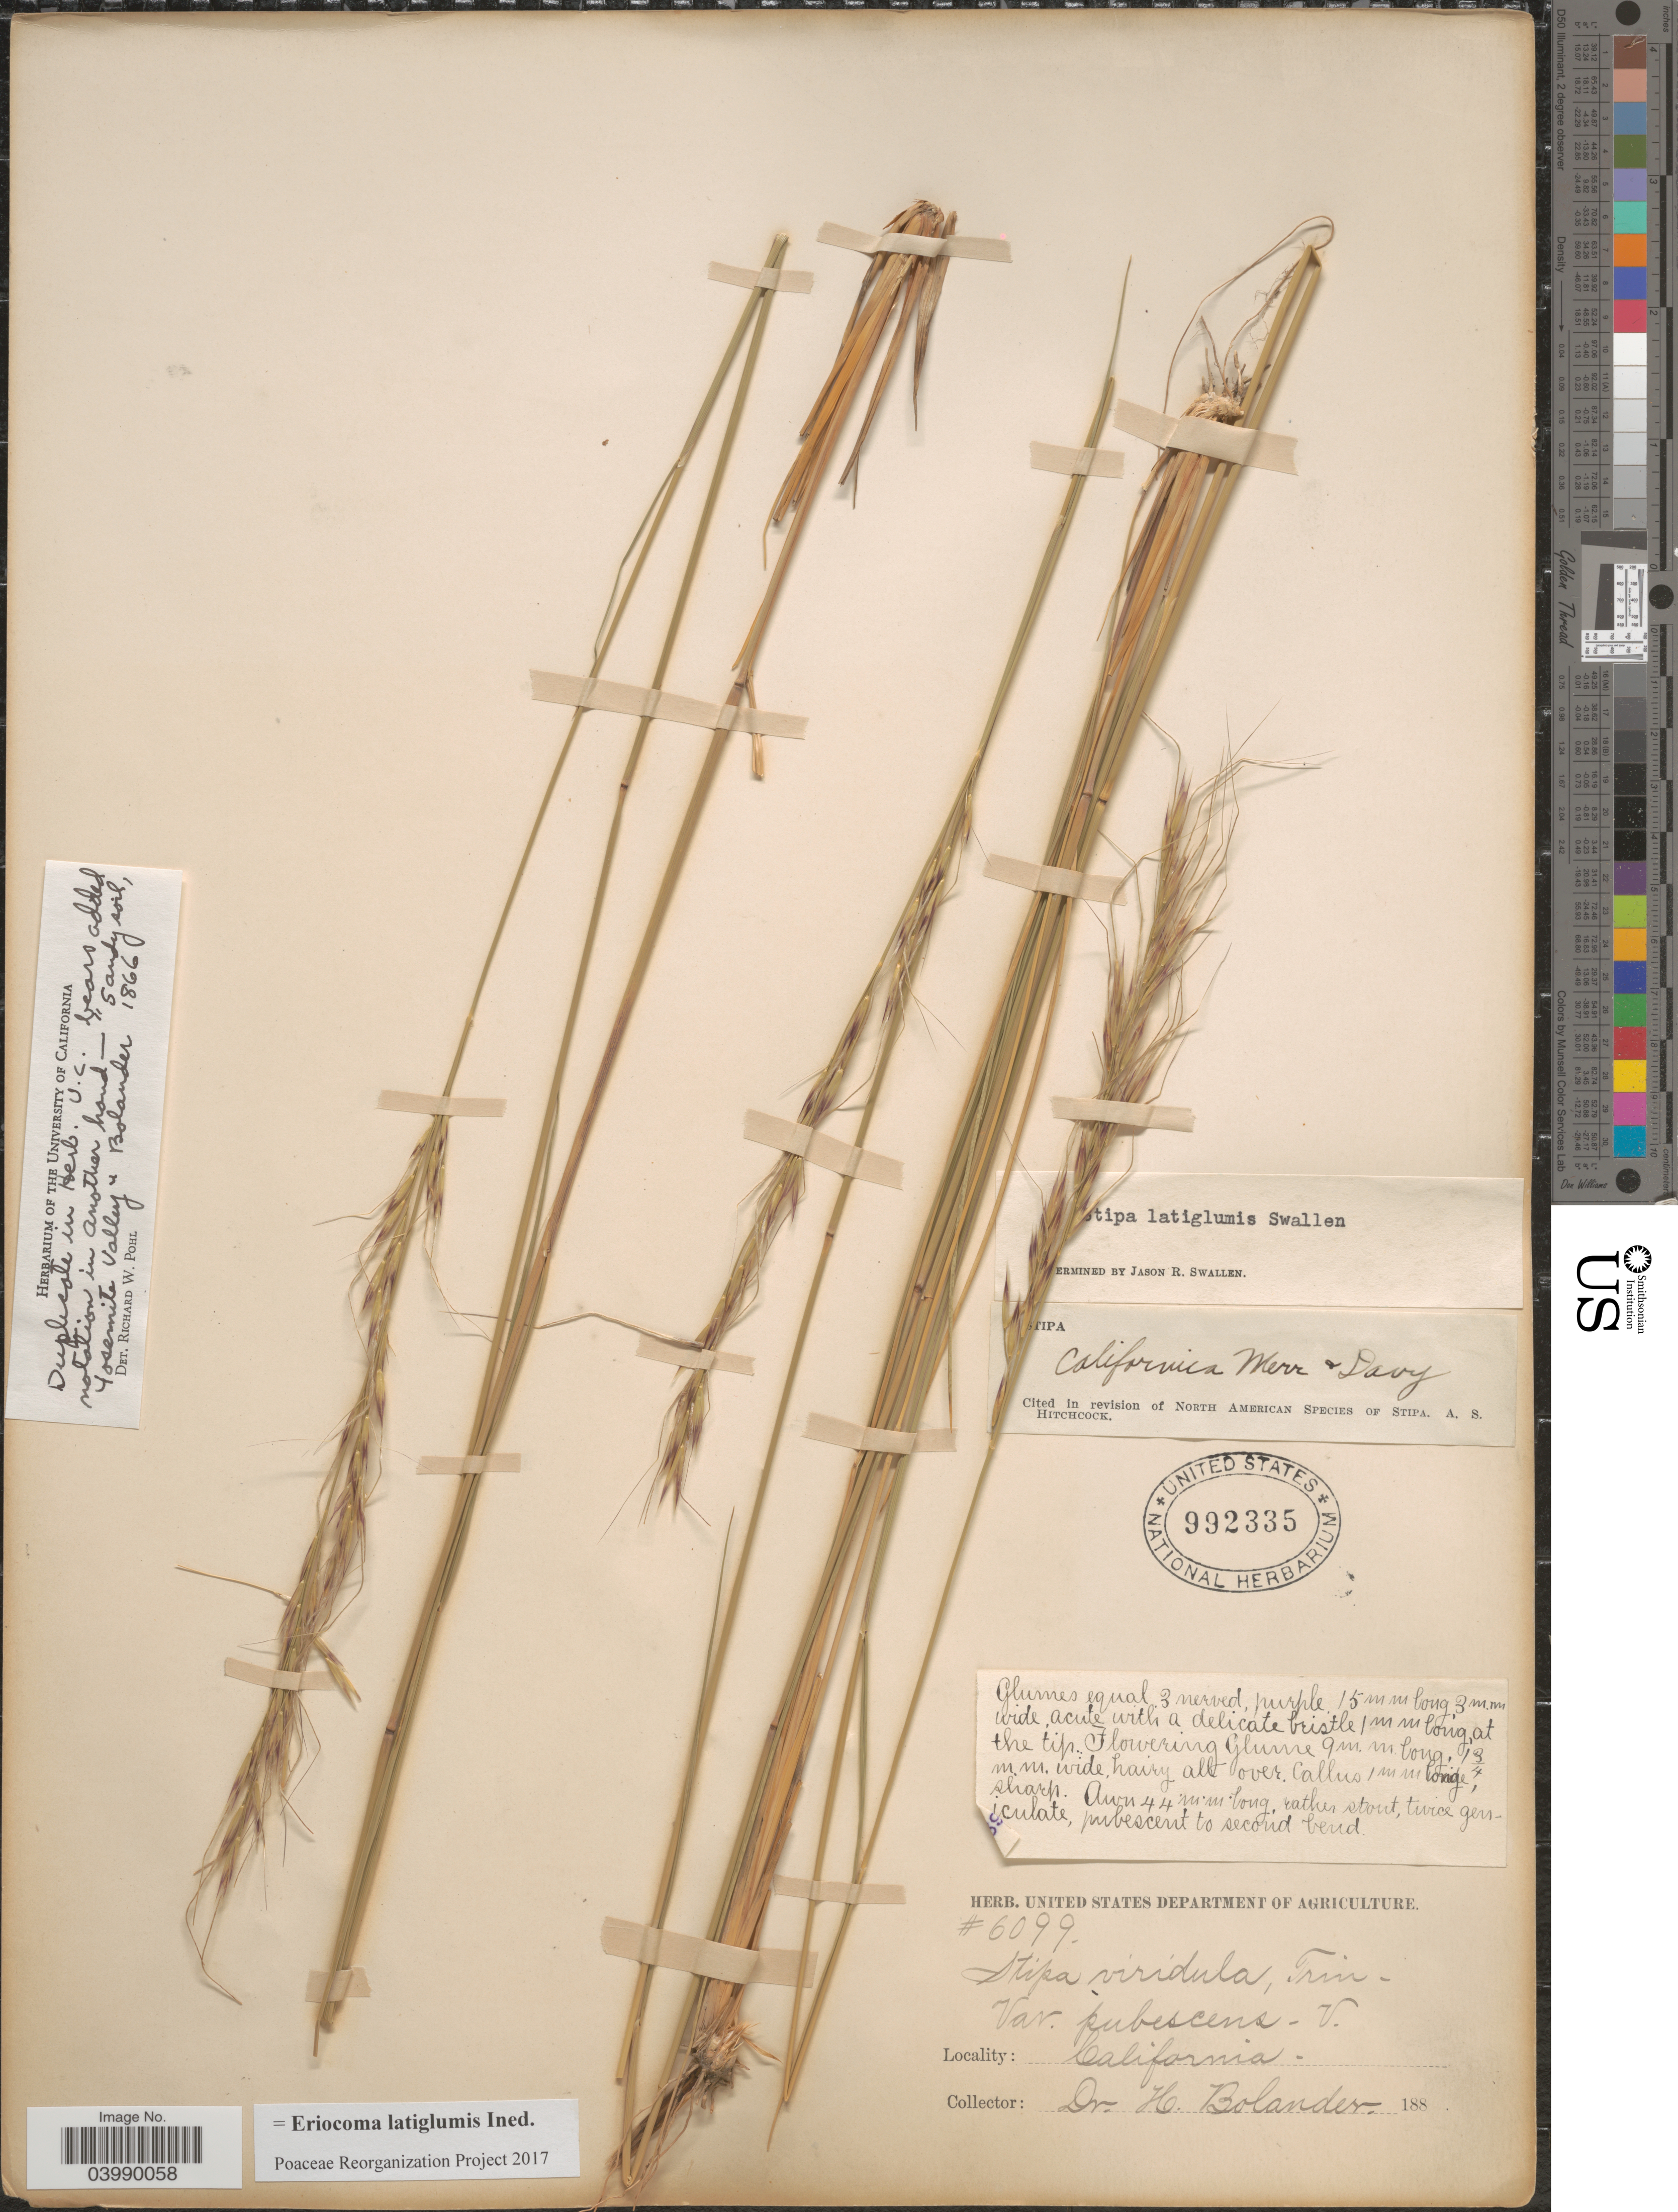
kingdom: Plantae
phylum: Tracheophyta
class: Liliopsida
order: Poales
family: Poaceae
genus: Eriocoma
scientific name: Eriocoma latiglumis ined.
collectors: H. Bolander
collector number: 6099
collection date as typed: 188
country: United States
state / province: California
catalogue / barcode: US 992335